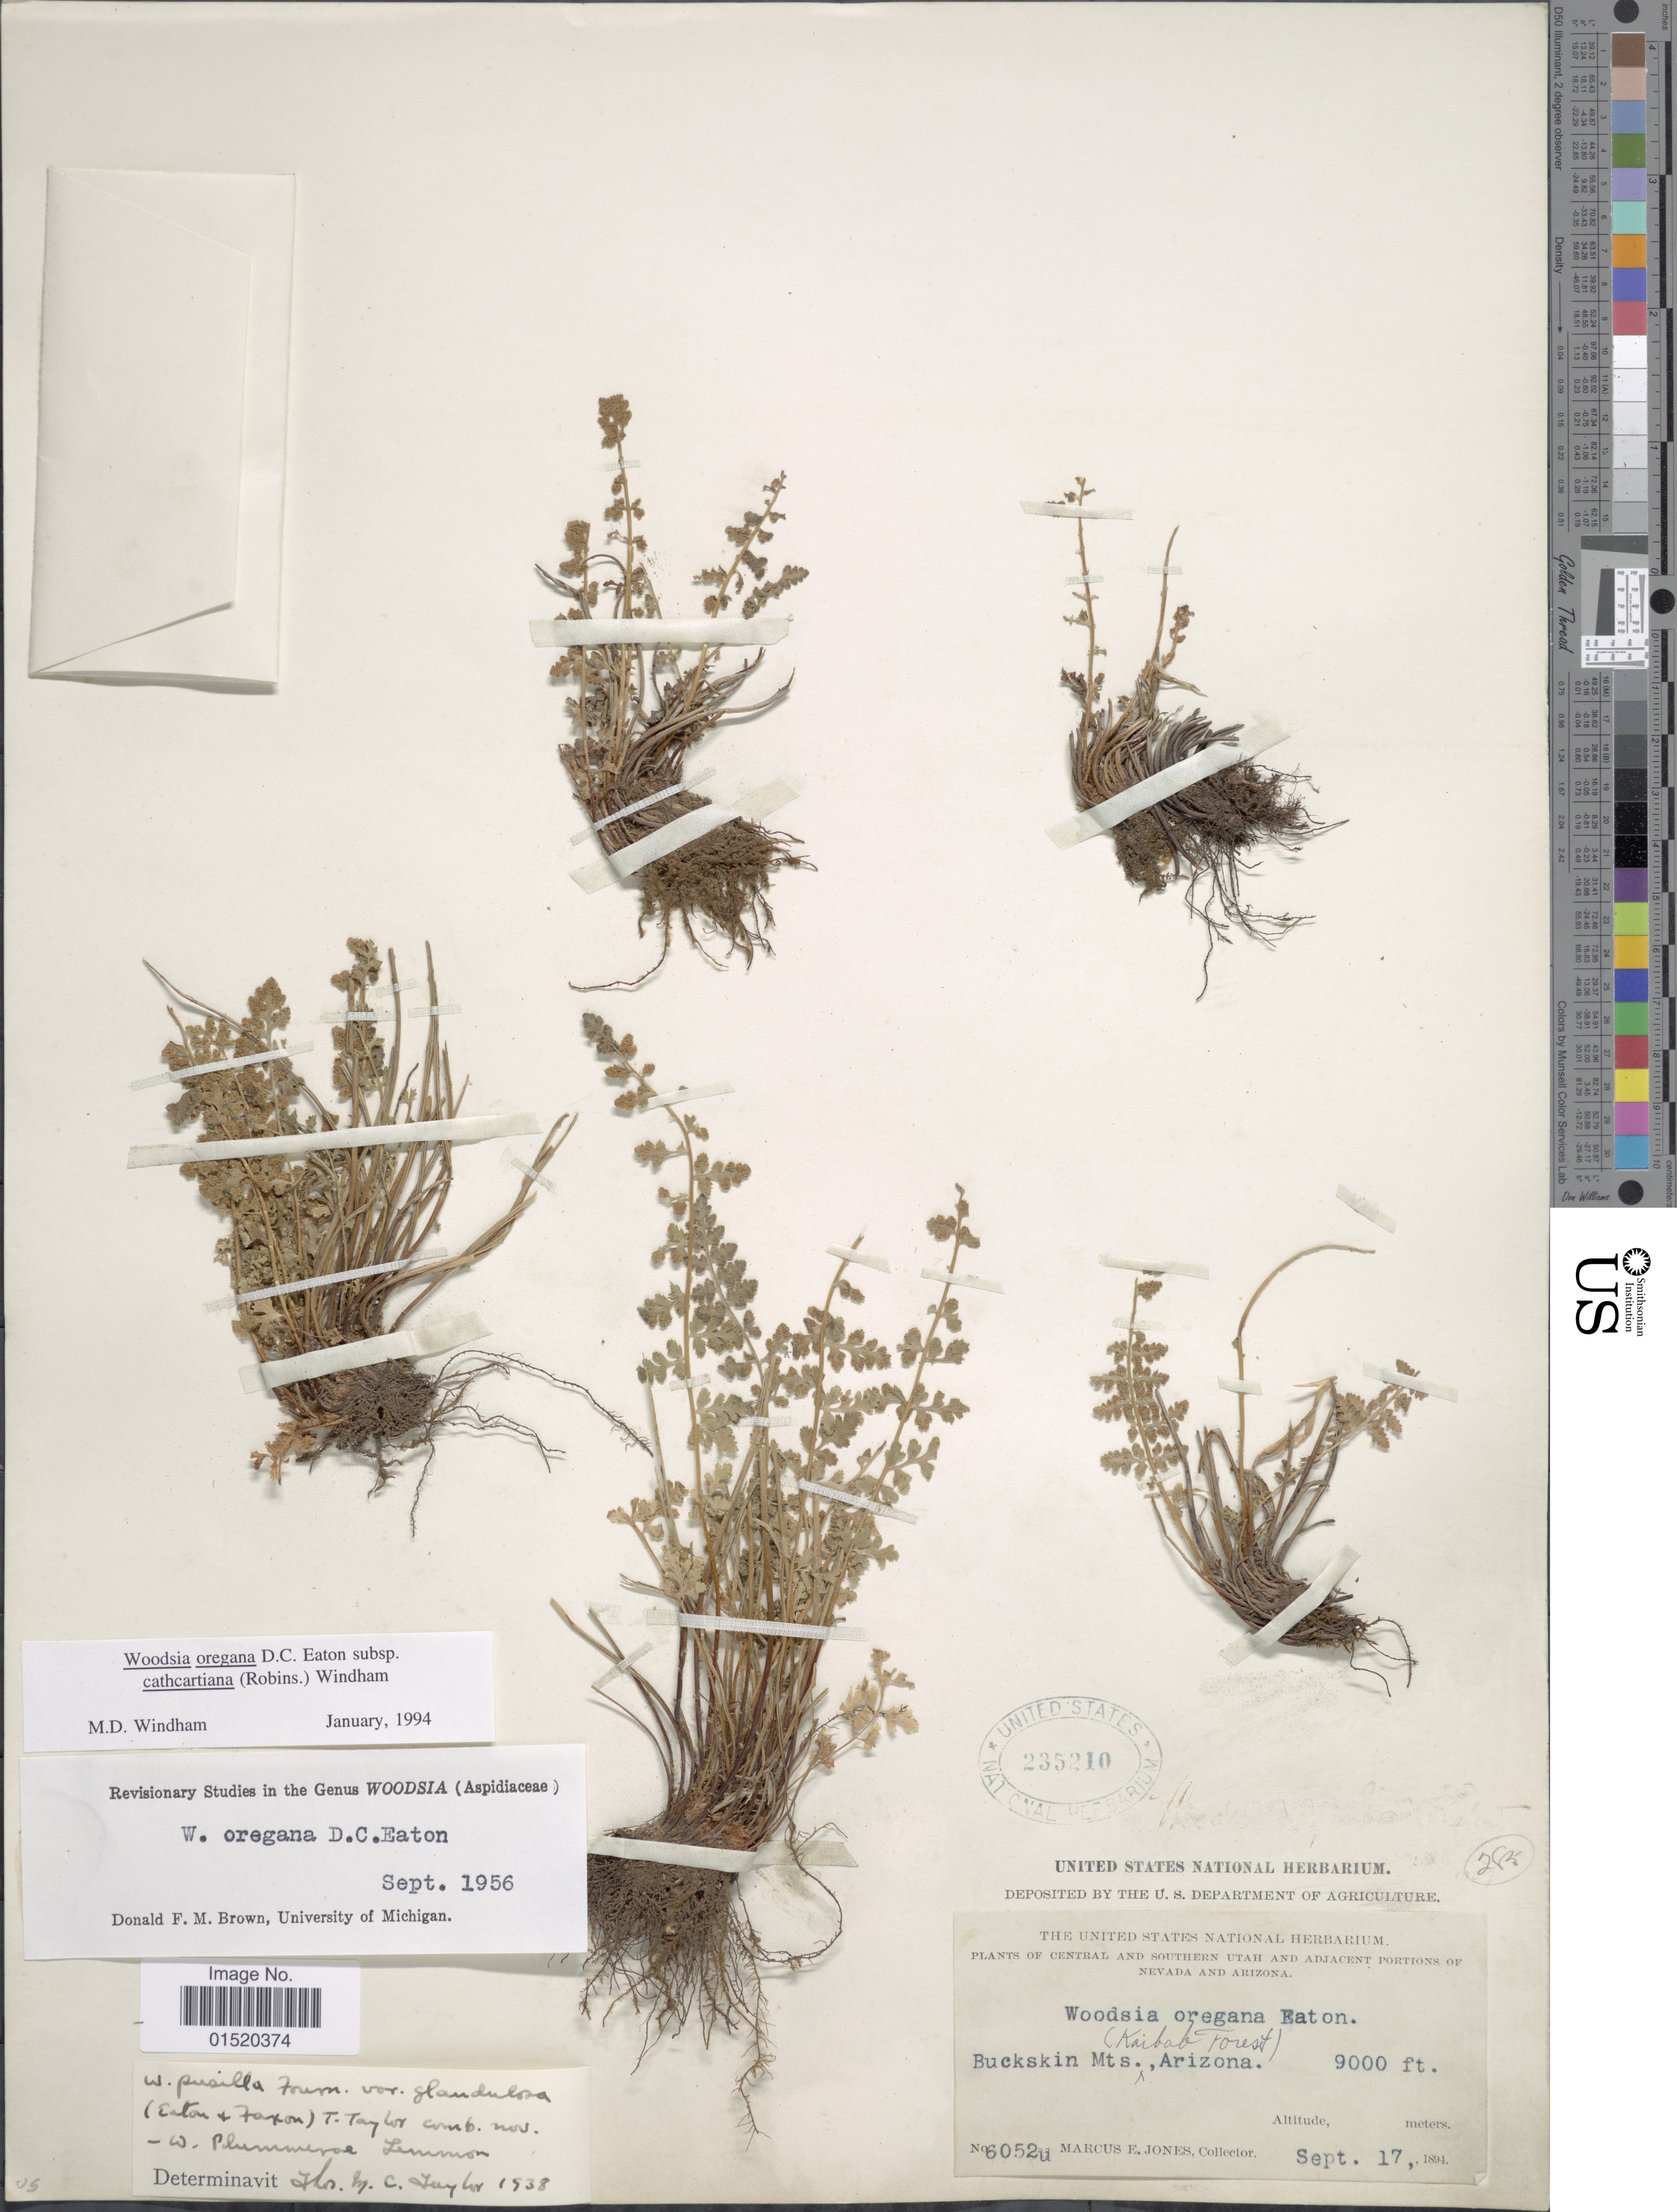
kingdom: Plantae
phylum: Tracheophyta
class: Polypodiopsida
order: Polypodiales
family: Woodsiaceae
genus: Woodsia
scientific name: Woodsia oregana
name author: D.C. Eaton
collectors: M. E. Jones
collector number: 6052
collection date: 1894-09-17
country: United States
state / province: Arizona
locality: Central and Southern Utah and Adjacent portions of nevada and Arizona, Buckskin Mts., Kaibab Forest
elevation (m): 2743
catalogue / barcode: US 235210